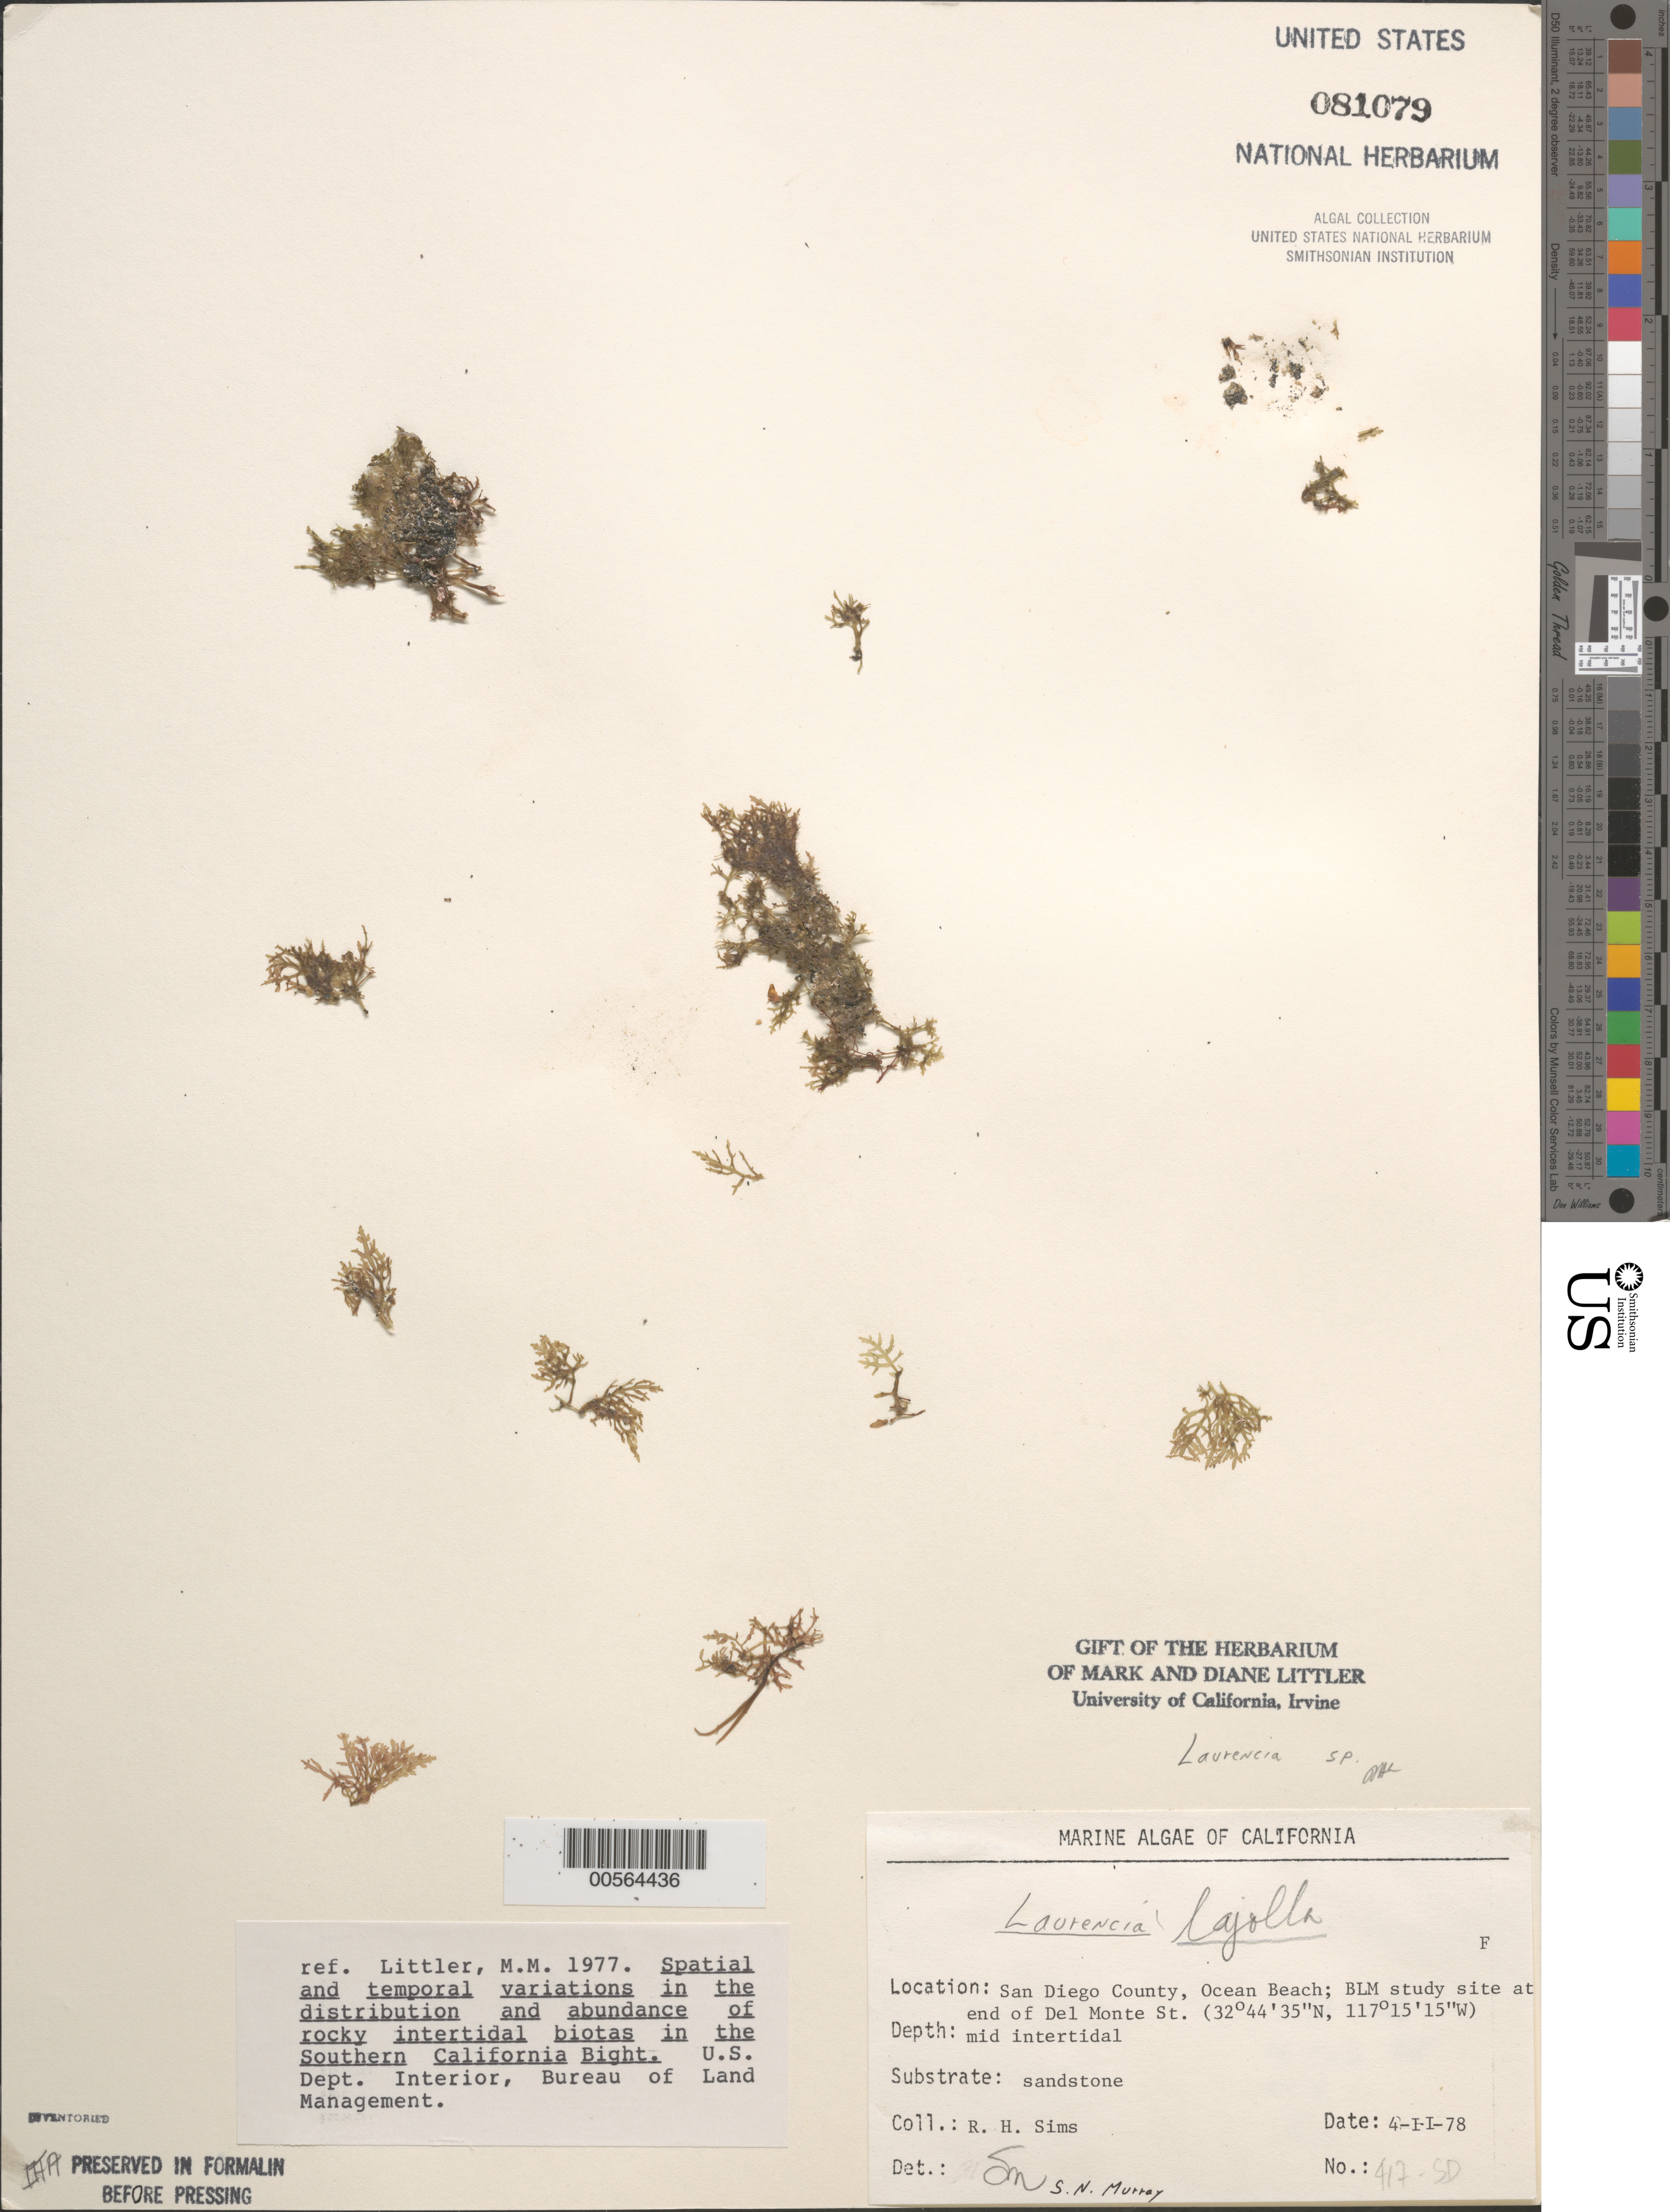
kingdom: Plantae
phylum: Rhodophyta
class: Florideophyceae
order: Ceramiales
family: Rhodomelaceae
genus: Laurencia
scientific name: Laurencia dendroidea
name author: J. Agardh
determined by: Algae name updating Project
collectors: R. H. Sims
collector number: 417-SD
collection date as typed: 04 Feb 1978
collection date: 1978-02-04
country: United States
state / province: California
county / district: San Diego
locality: Ocean Beach, end of Del Monte Street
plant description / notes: BLM-SOCALBIGHT Rocky Intertidal Survey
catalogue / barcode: US 81079